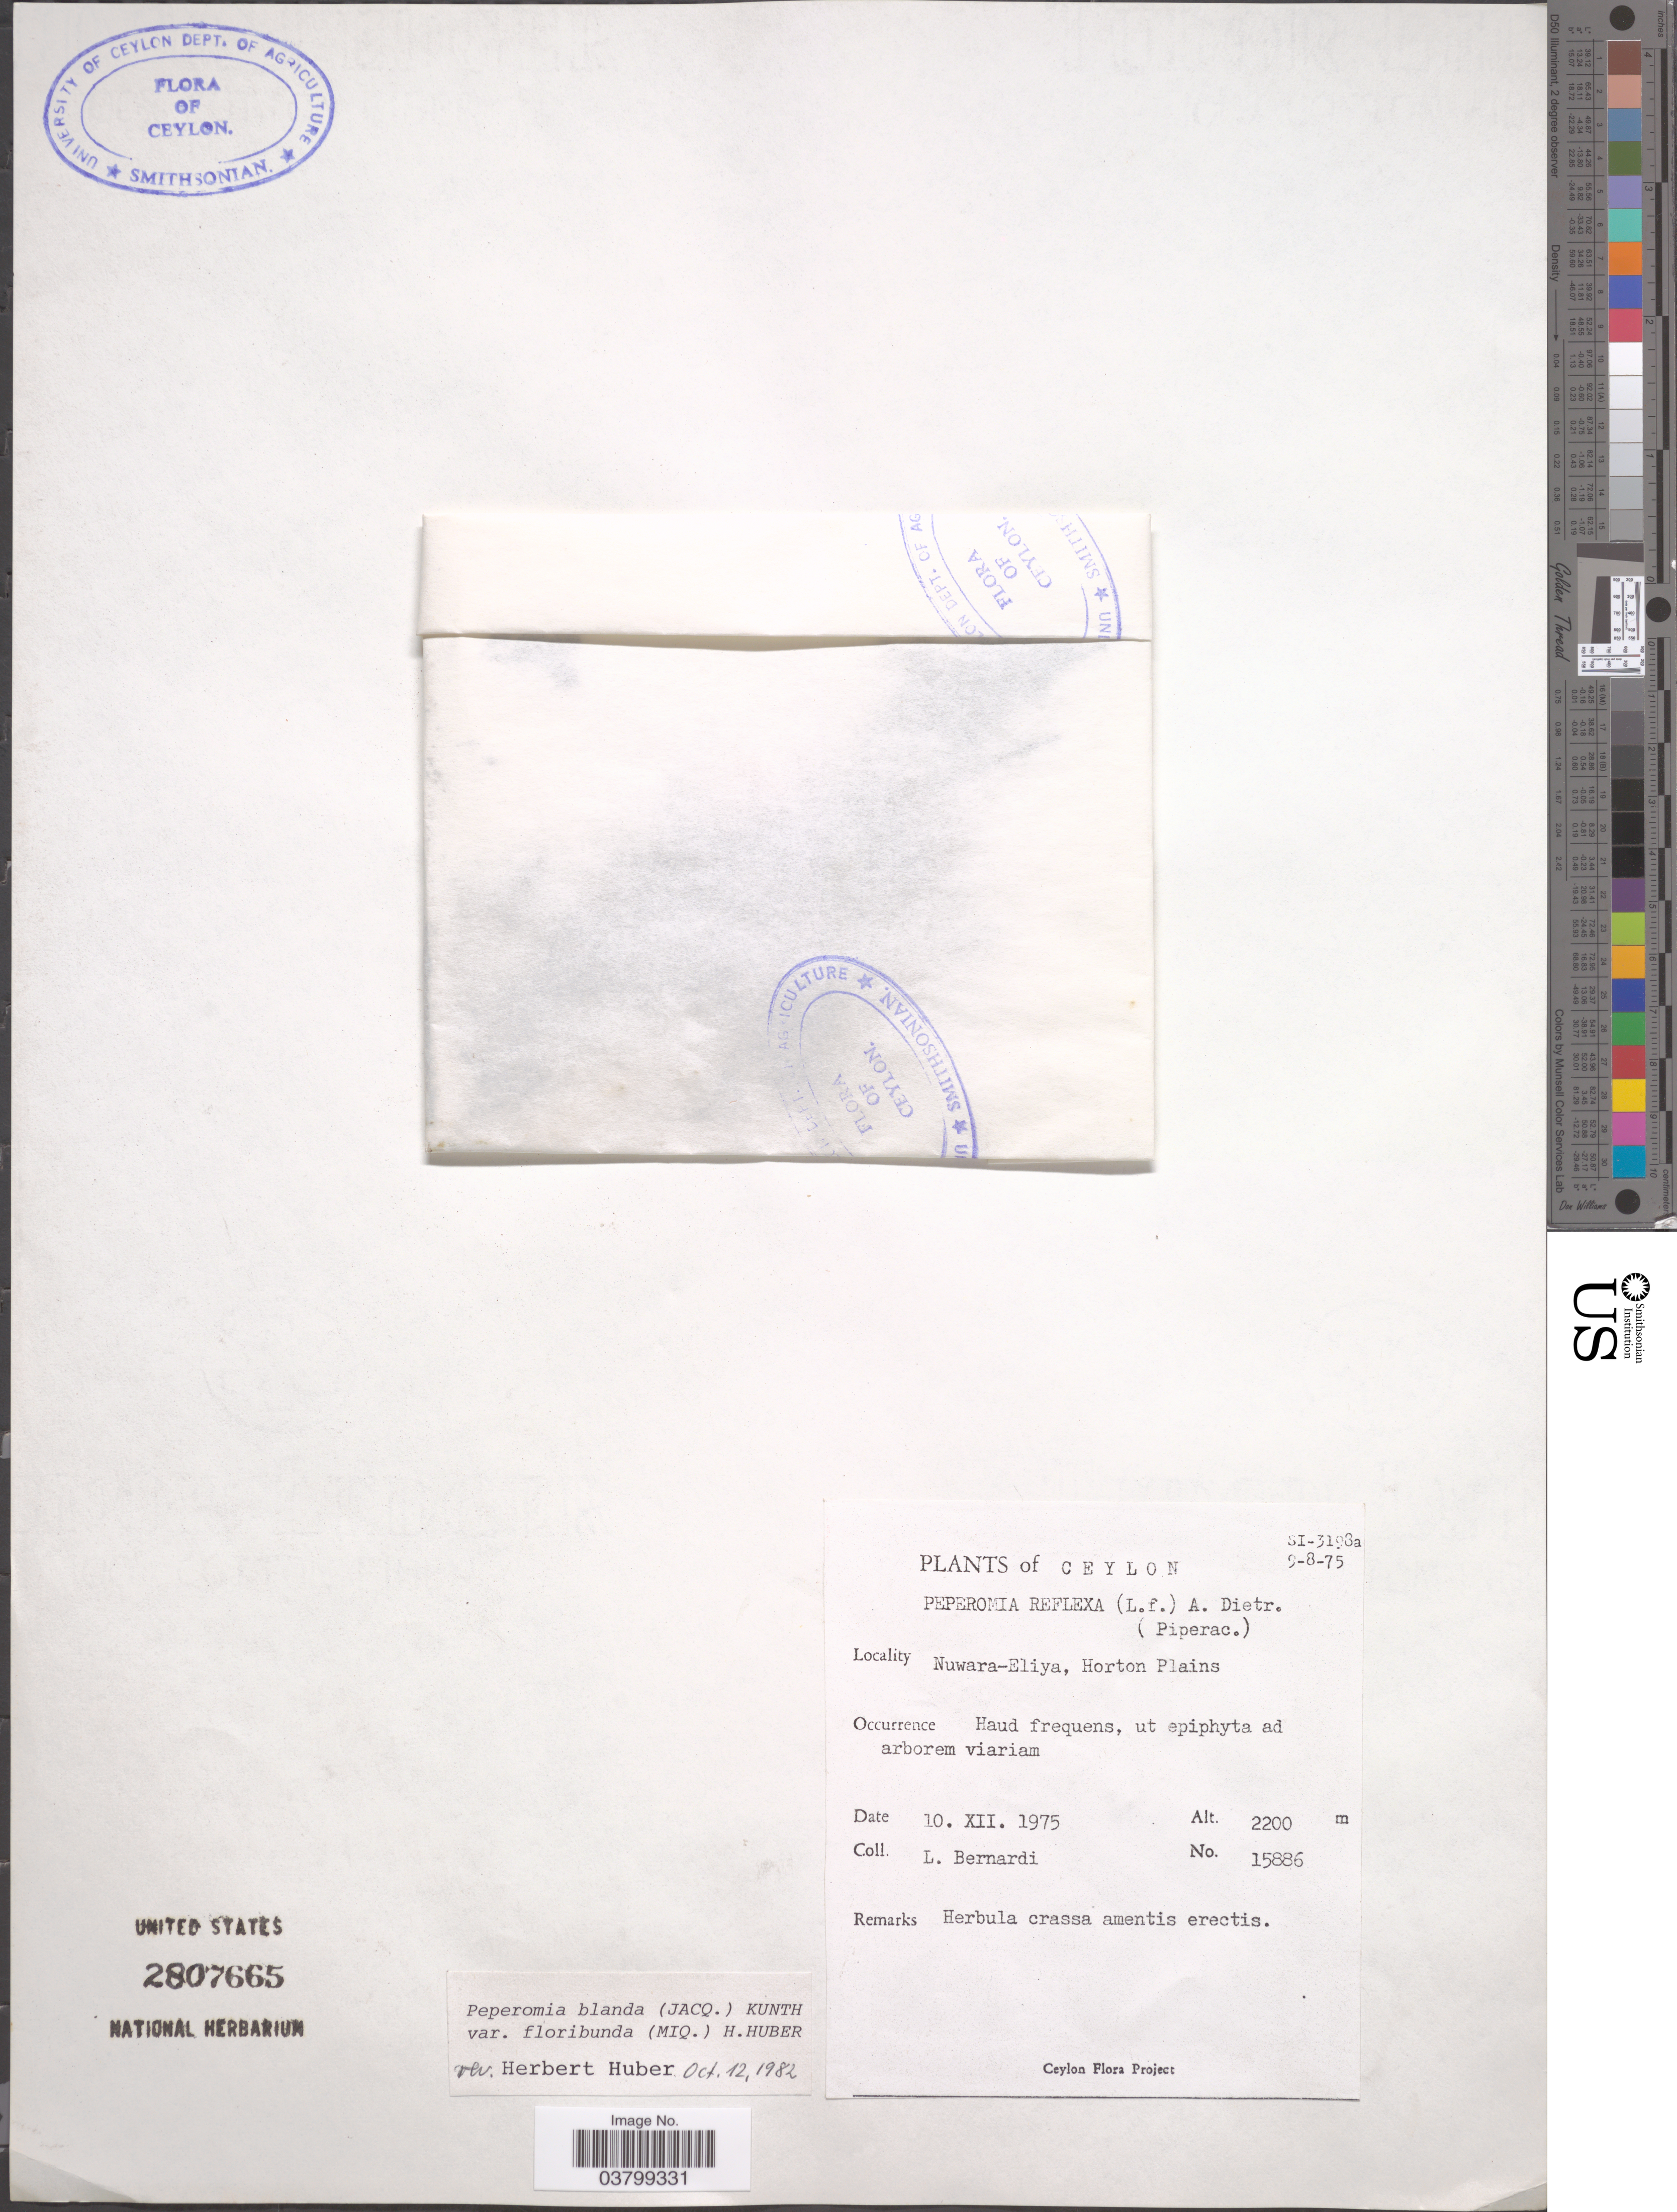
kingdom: Plantae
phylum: Tracheophyta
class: Magnoliopsida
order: Piperales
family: Piperaceae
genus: Peperomia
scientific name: Peperomia blanda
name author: (Jacq.) Kunth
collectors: L. Bernardi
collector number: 15886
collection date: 1975-12-10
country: Sri Lanka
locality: Ceylon. Nuwara-Eliya, Horton Plains. Haud frequens, ut epiphyta ad arborem viariam.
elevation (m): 2200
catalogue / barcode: US 2807665